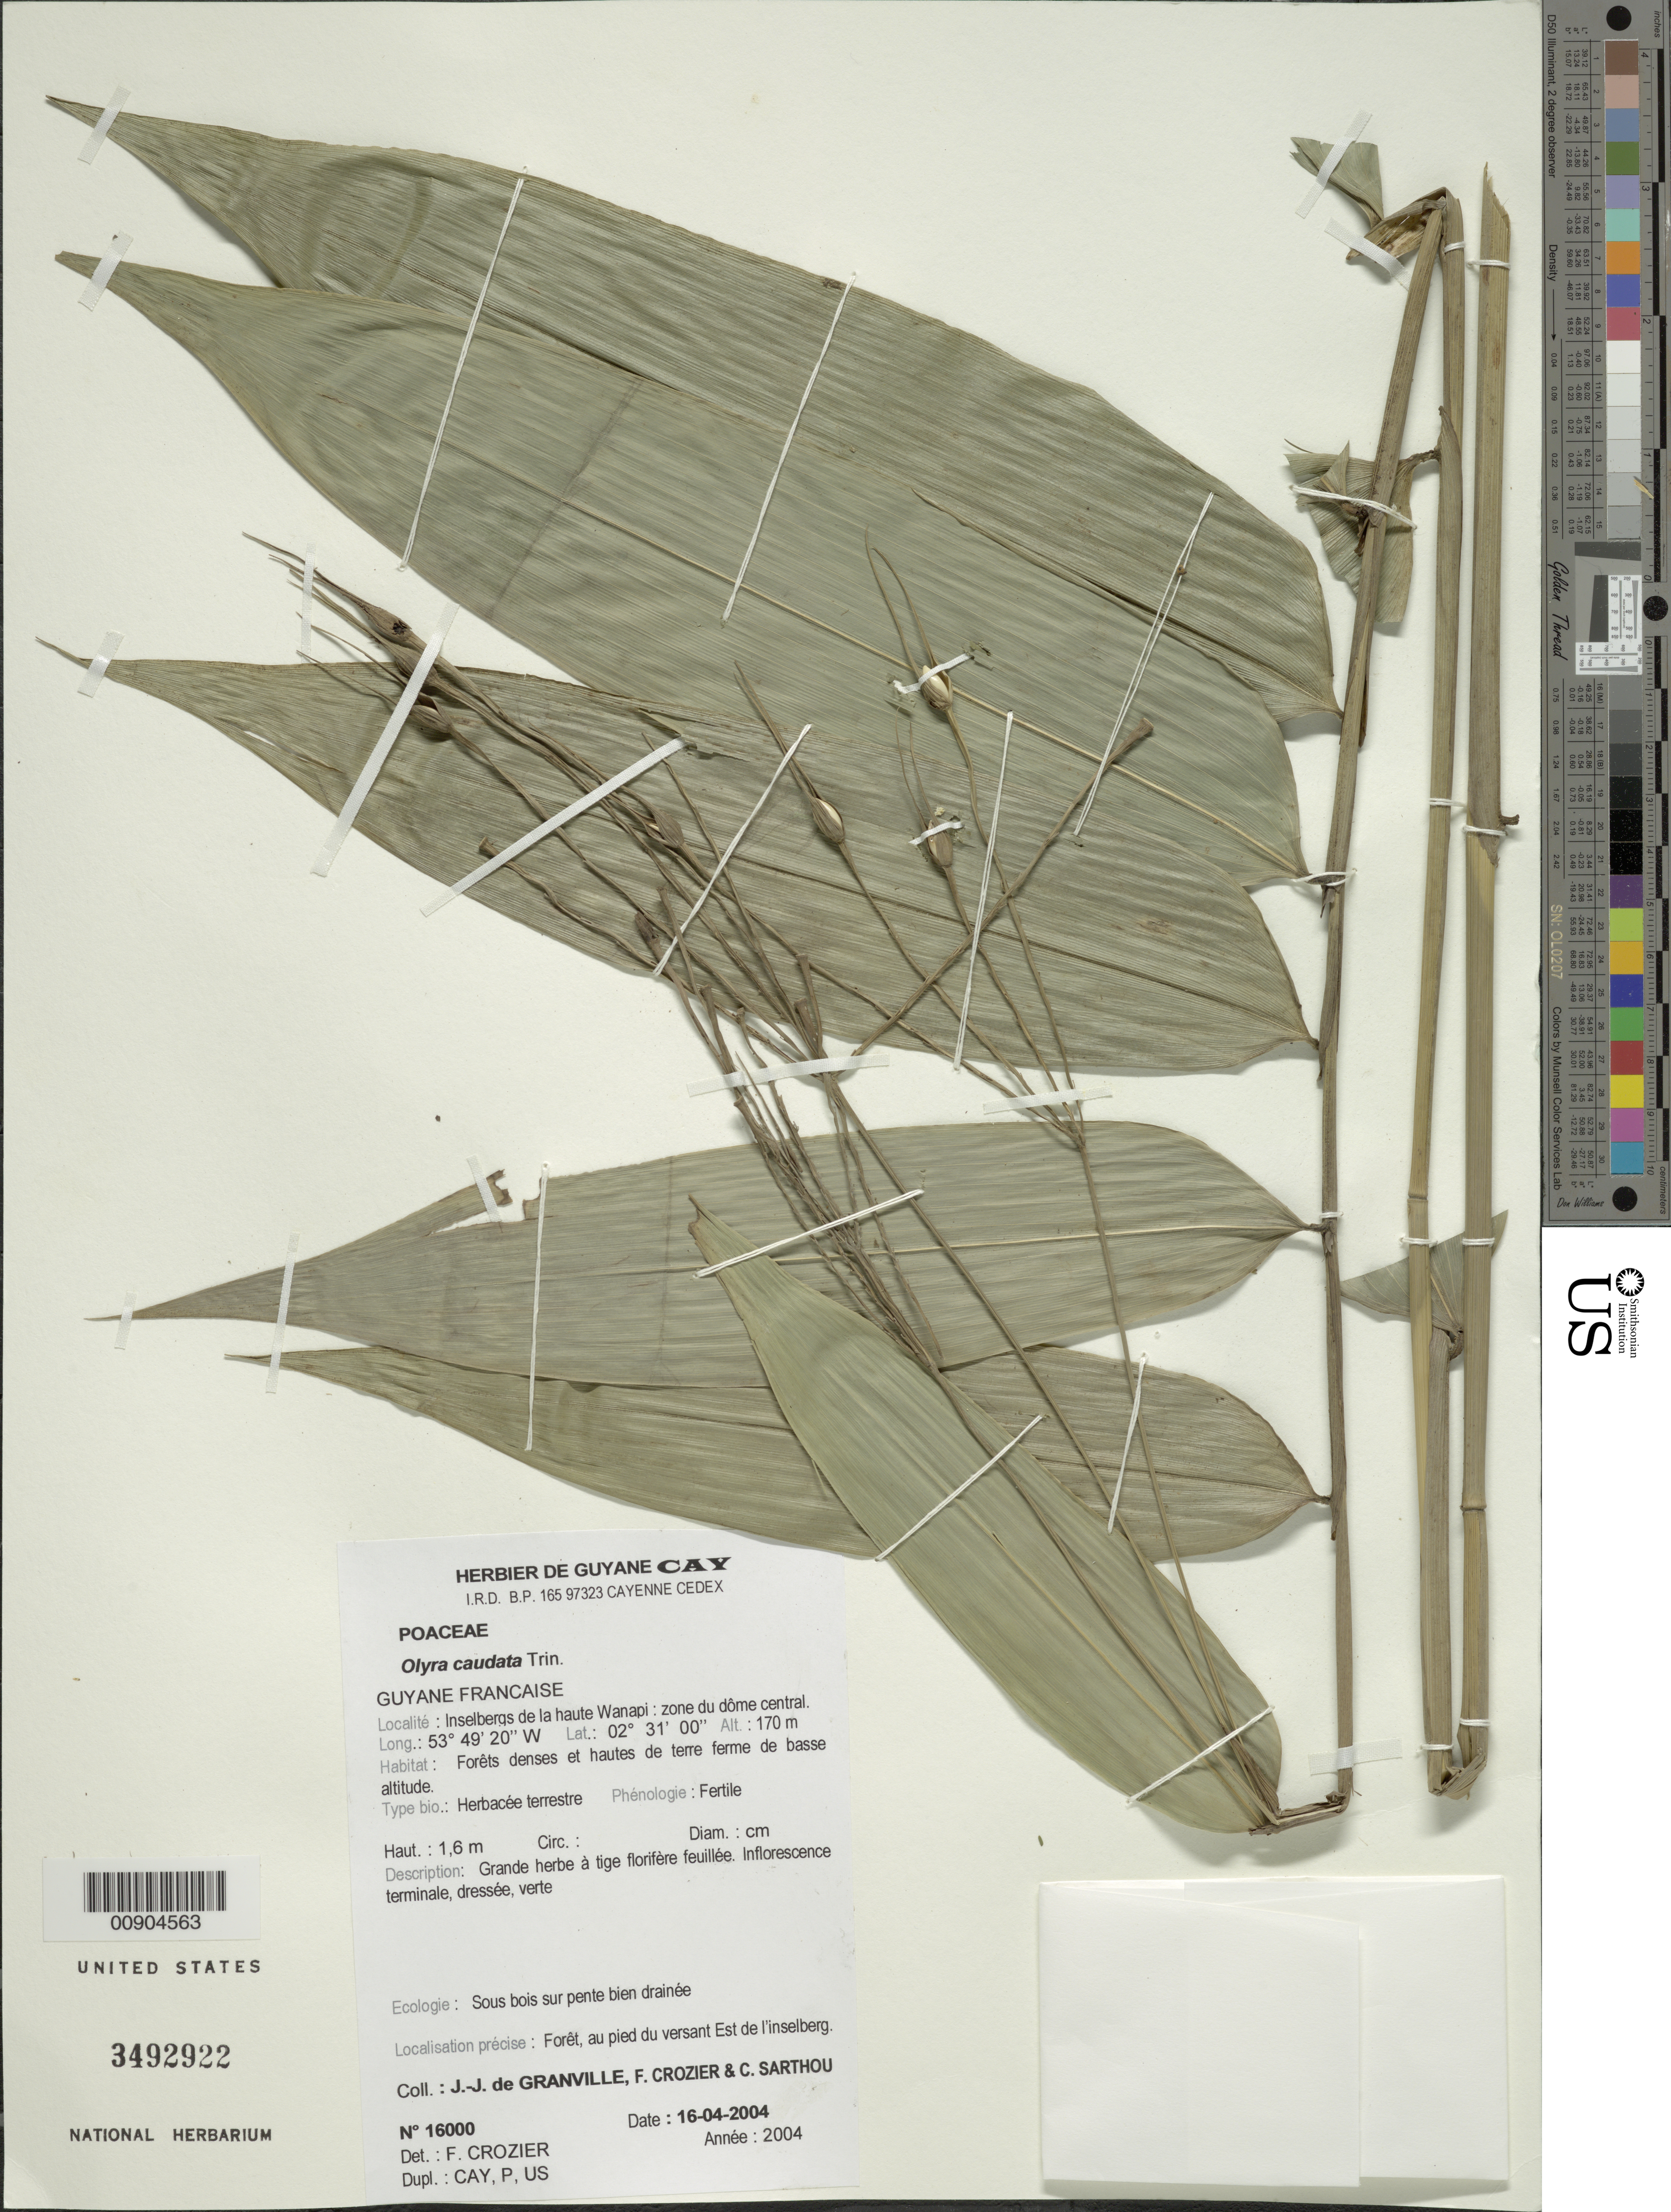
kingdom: Plantae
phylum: Tracheophyta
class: Liliopsida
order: Poales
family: Poaceae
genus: Olyra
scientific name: Olyra caudata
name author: Trin.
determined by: Crozier, F.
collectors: J.-J. de Granville, F. Crozier & C. Sarthou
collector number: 16000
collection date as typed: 16-Apr-04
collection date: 2004-04-16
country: French Guiana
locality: Inselbergs de la haute Wanapi, versant est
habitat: Forêts denses et hautes de terre ferme de basse altitude; sous bois sur pente bien drainée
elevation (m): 170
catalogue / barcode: US 3492922